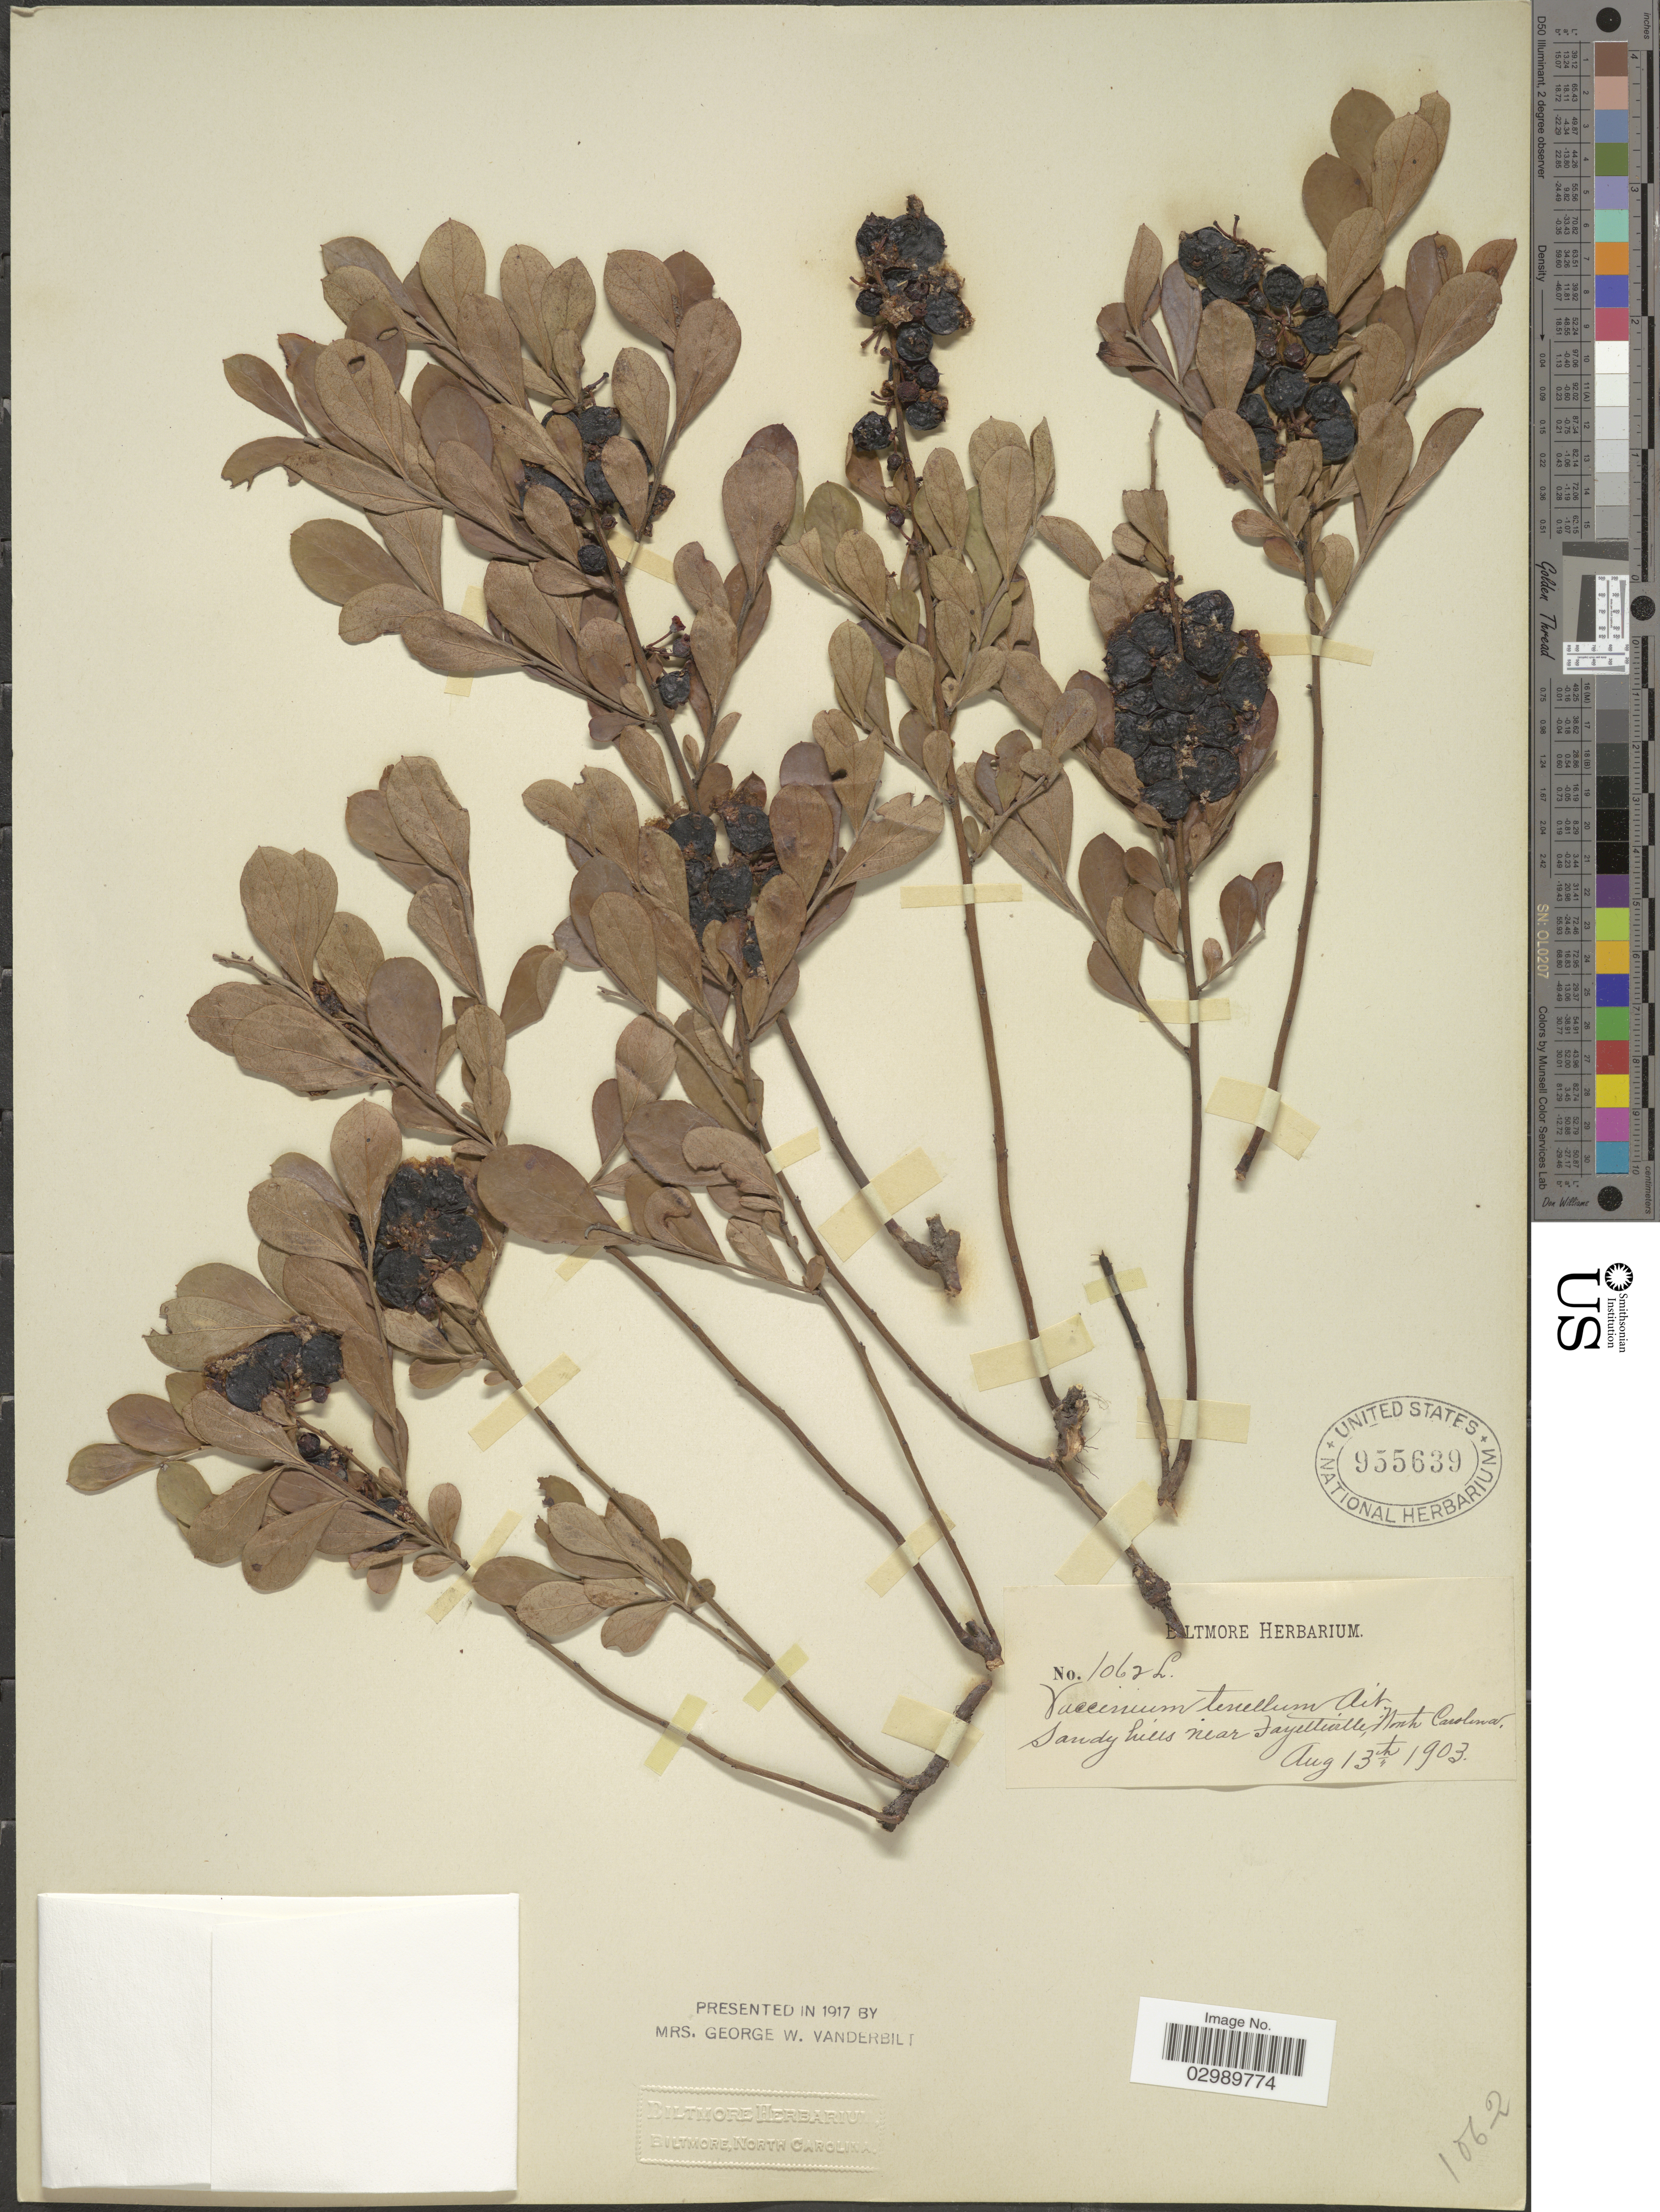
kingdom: Plantae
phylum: Tracheophyta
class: Magnoliopsida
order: Ericales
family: Ericaceae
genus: Vaccinium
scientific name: Vaccinium tenellum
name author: Aiton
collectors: ex herb. Biltmore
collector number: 1062L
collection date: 1903-08-13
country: United States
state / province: North Carolina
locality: Near Fayetteville.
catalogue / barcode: US 955639